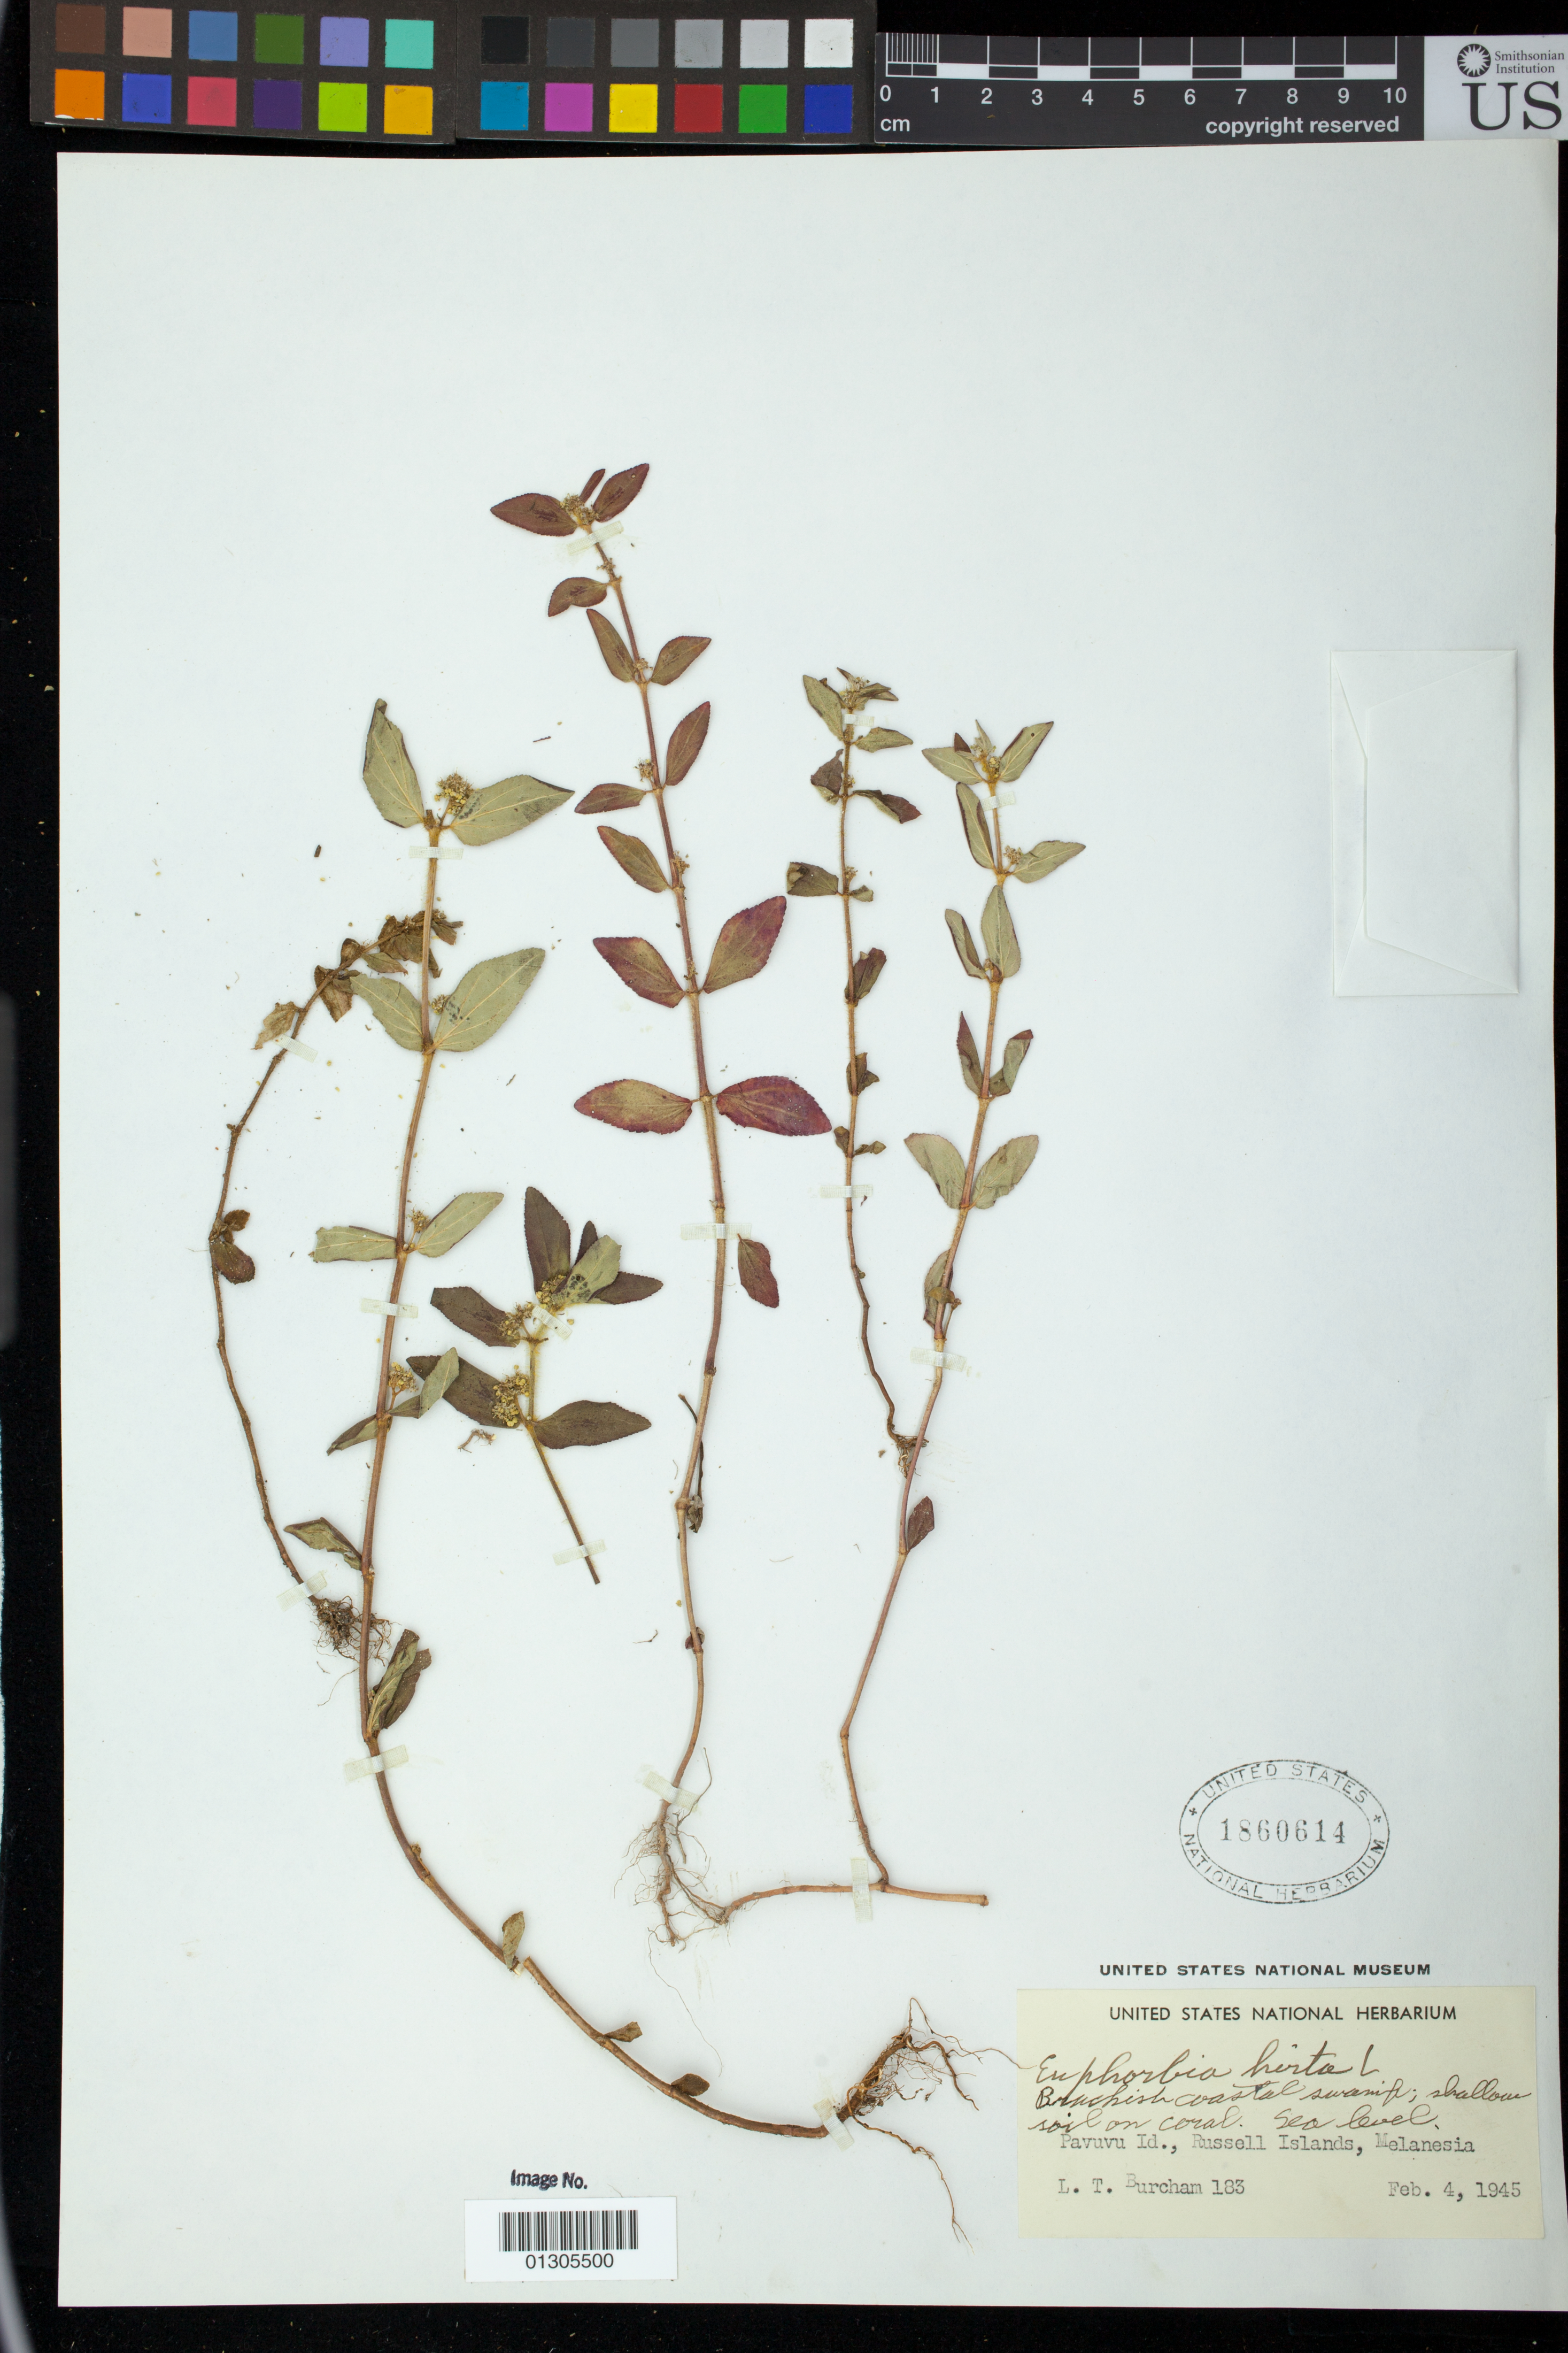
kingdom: Plantae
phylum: Tracheophyta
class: Magnoliopsida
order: Malpighiales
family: Euphorbiaceae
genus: Euphorbia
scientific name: Euphorbia hirta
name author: L.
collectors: L. Burcham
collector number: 183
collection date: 1945-02-04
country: Solomon Islands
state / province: Solomon Islands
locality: Pavuvu Id., Russell Islands, Melanesia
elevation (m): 0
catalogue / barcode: US 1860614